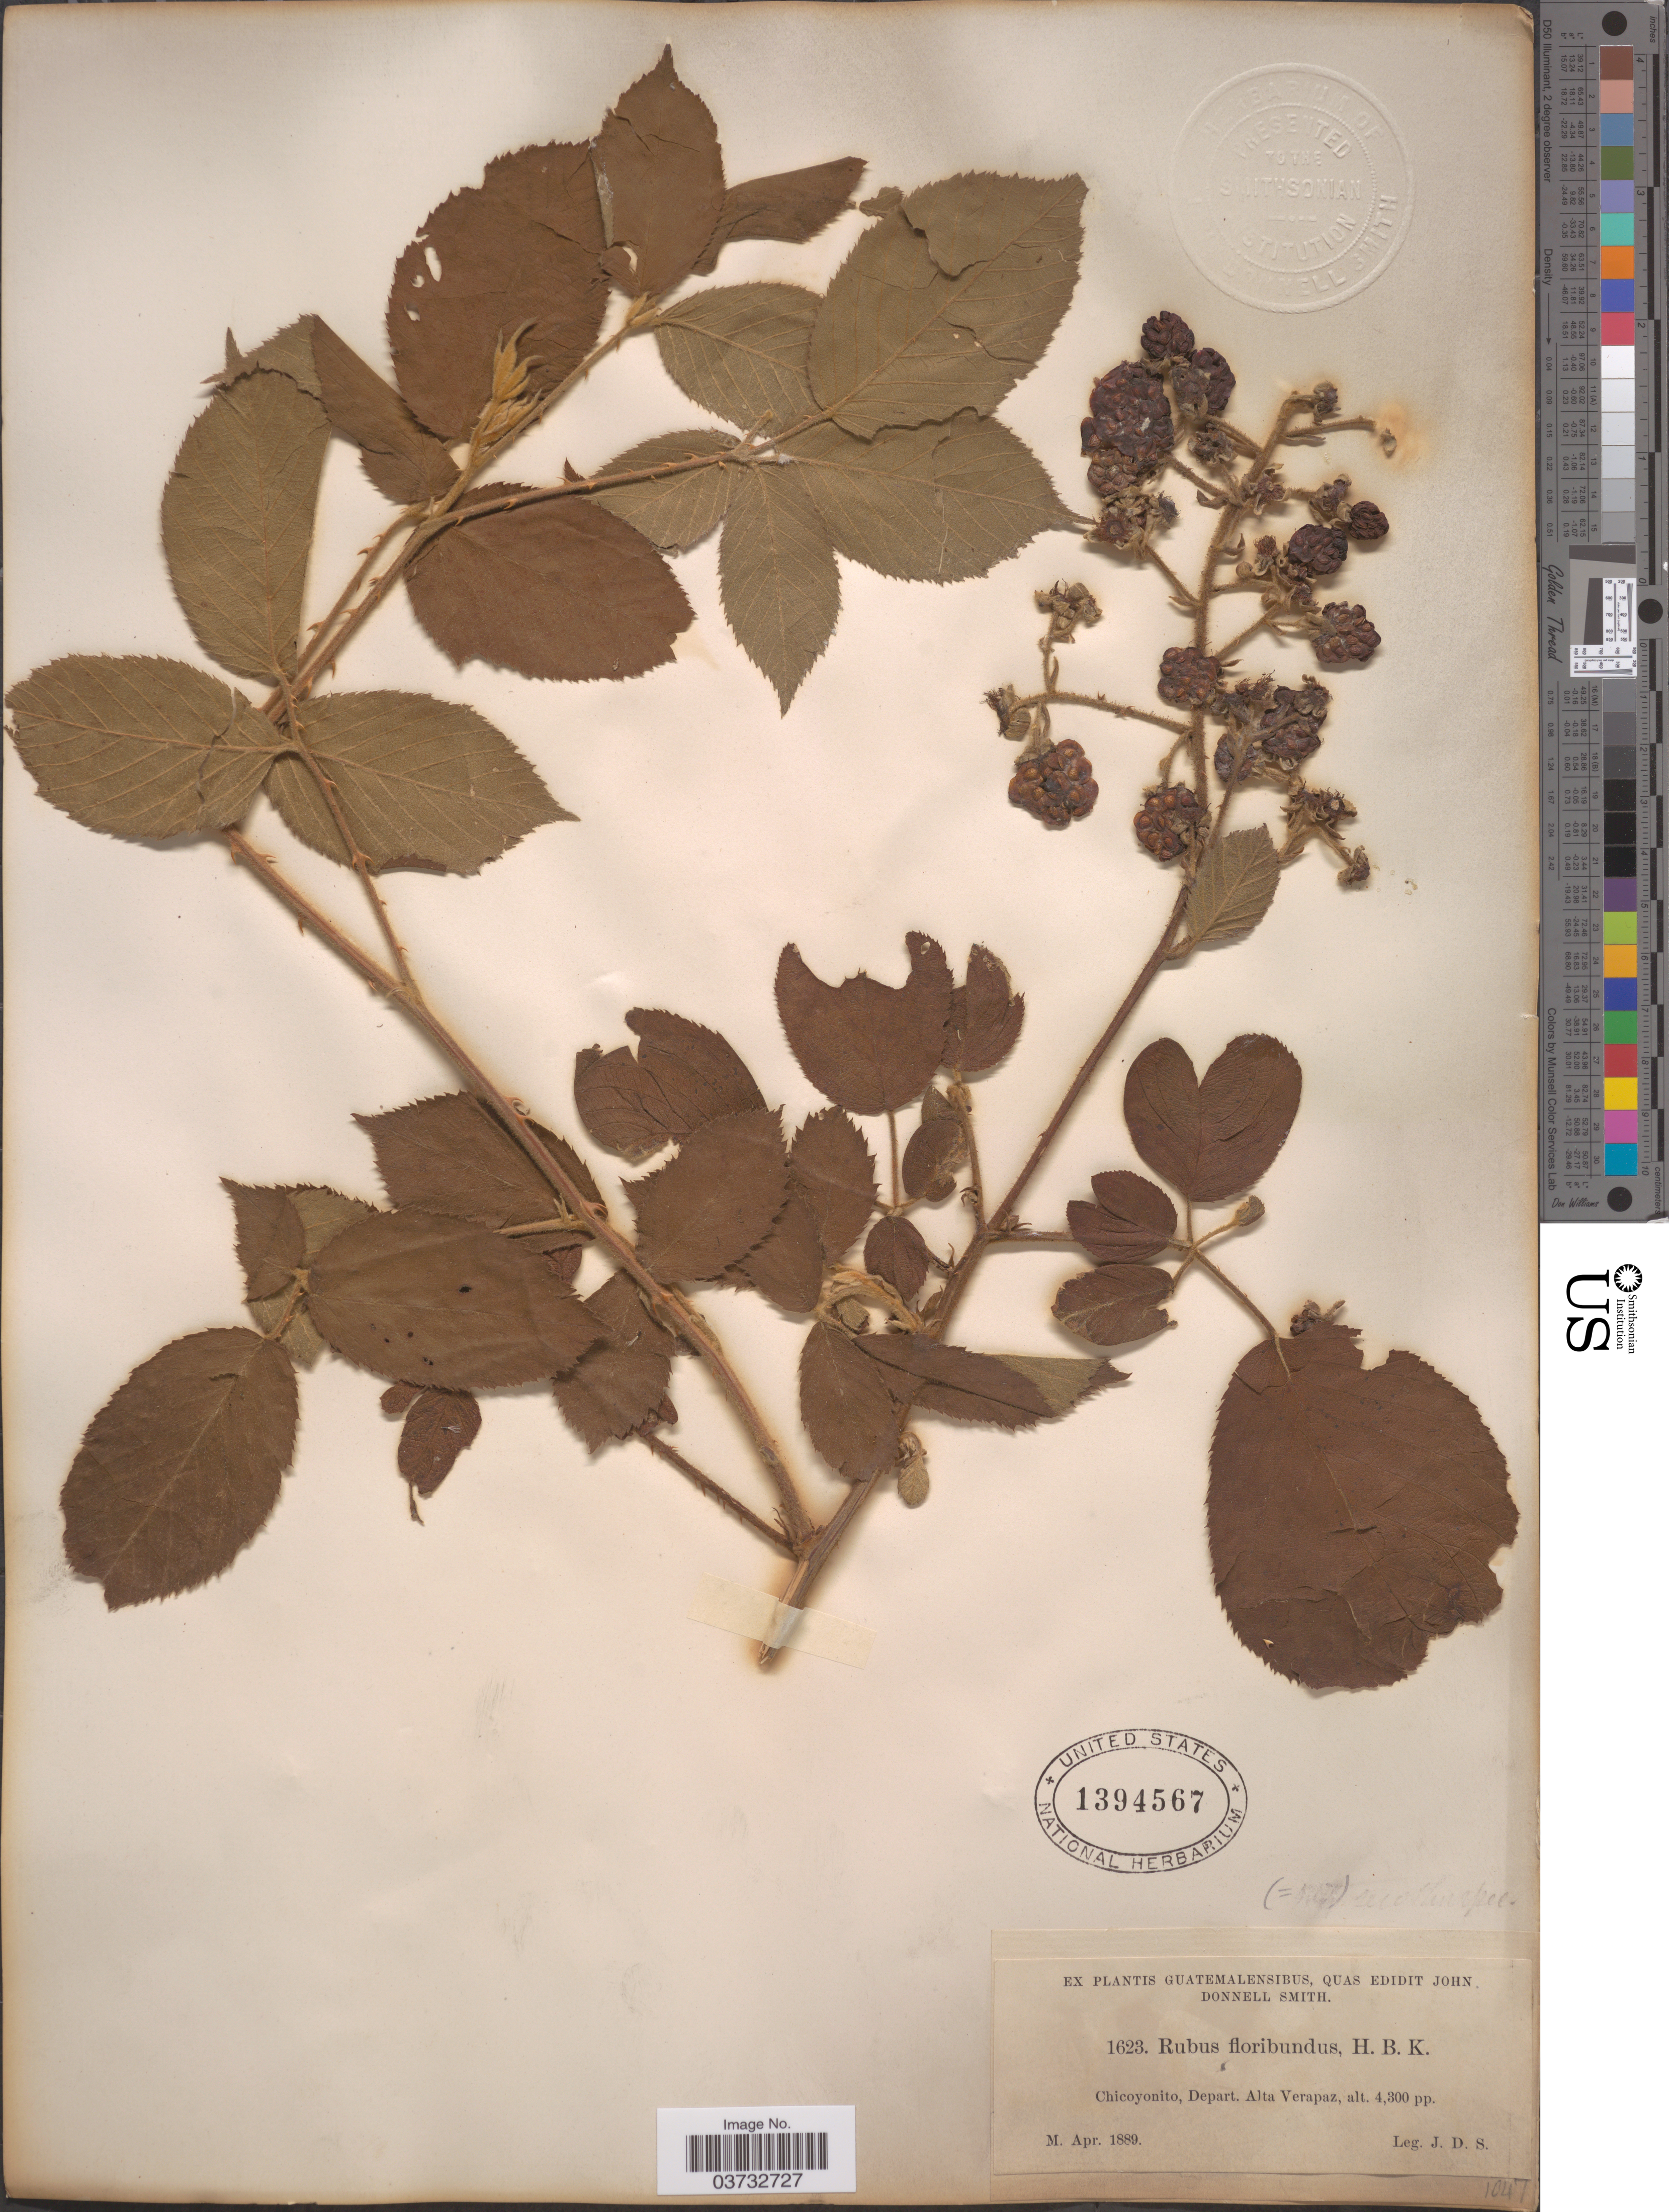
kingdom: Plantae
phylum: Tracheophyta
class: Magnoliopsida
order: Rosales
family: Rosaceae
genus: Rubus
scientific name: Rubus abundus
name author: Rydb.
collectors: J. Donnell Smith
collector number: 1623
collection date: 1889-04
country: Guatemala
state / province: Alta Verapaz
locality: Chicoyonito, Depart. Alta Verapaz.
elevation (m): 1311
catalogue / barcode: US 1394567